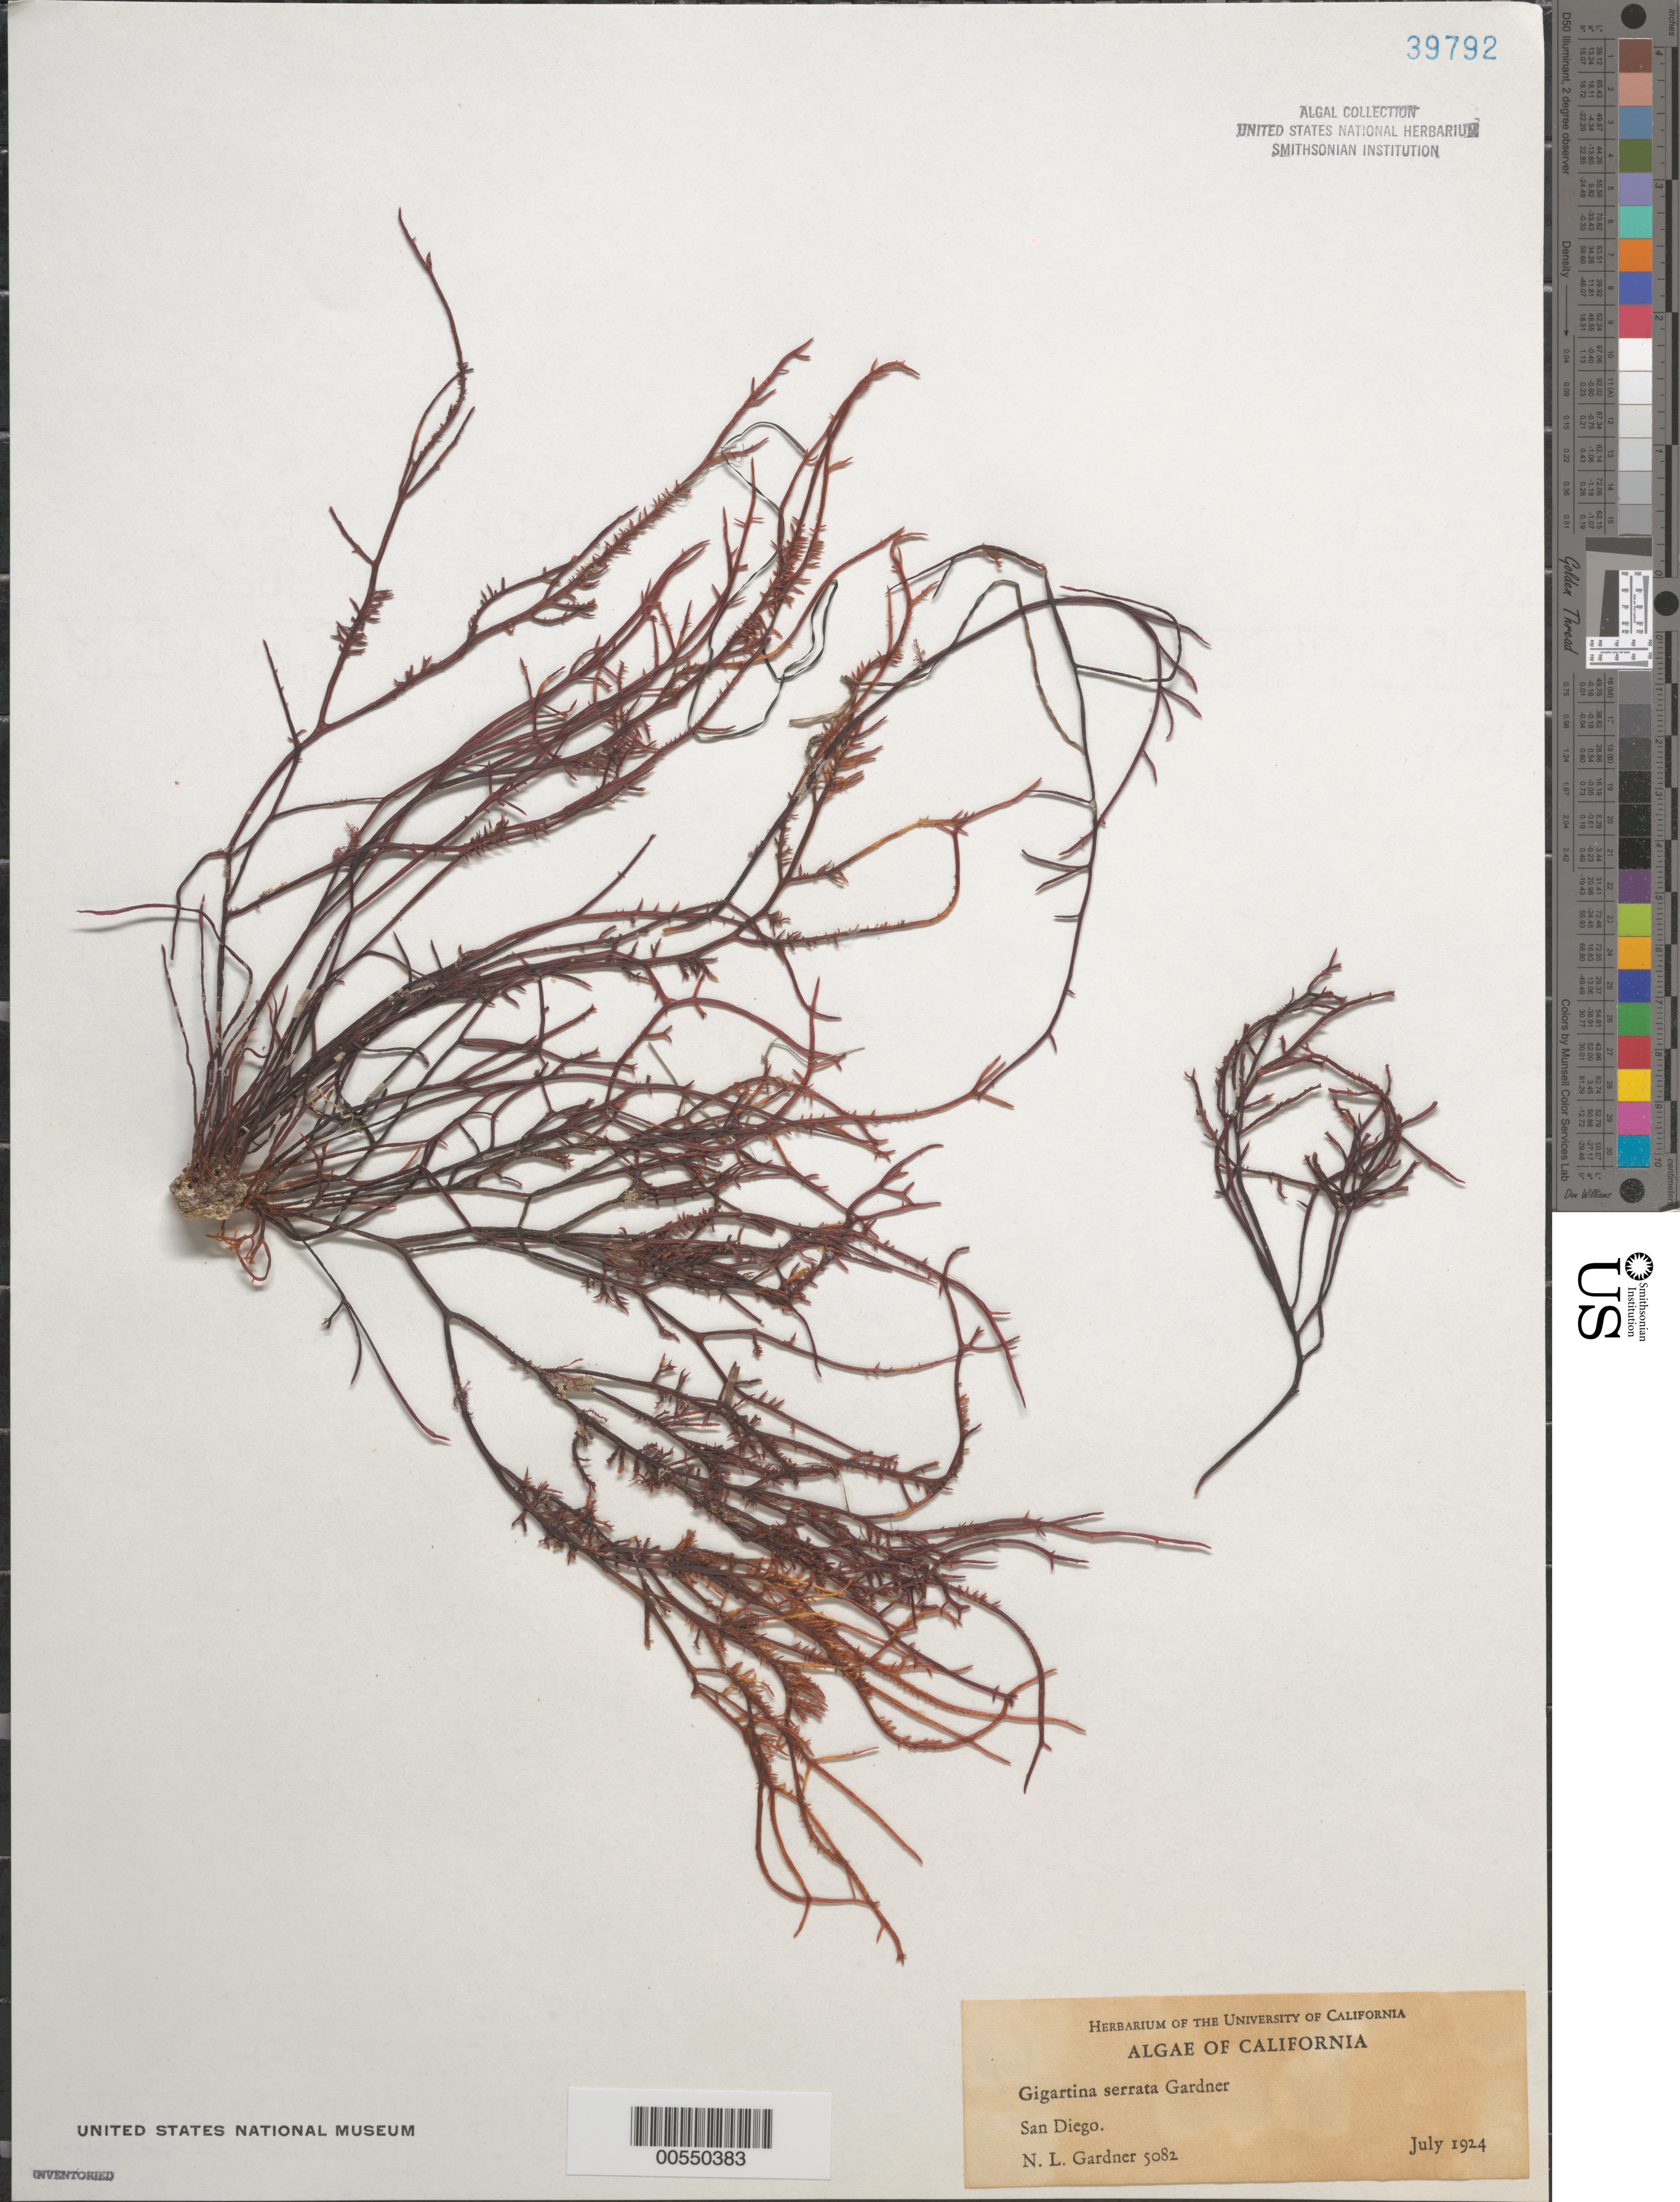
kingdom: Plantae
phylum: Rhodophyta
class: Florideophyceae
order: Gigartinales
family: Gigartinaceae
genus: Chondracanthus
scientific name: Chondracanthus serratus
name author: (N.L. Gardner) J.R. Hughey & Hommersand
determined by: Algae name updating Project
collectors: N. Gardner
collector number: NLG 5082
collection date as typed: Jul 1924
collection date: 1924-07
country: United States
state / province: California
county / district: San Diego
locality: San Diego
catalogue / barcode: US 39792